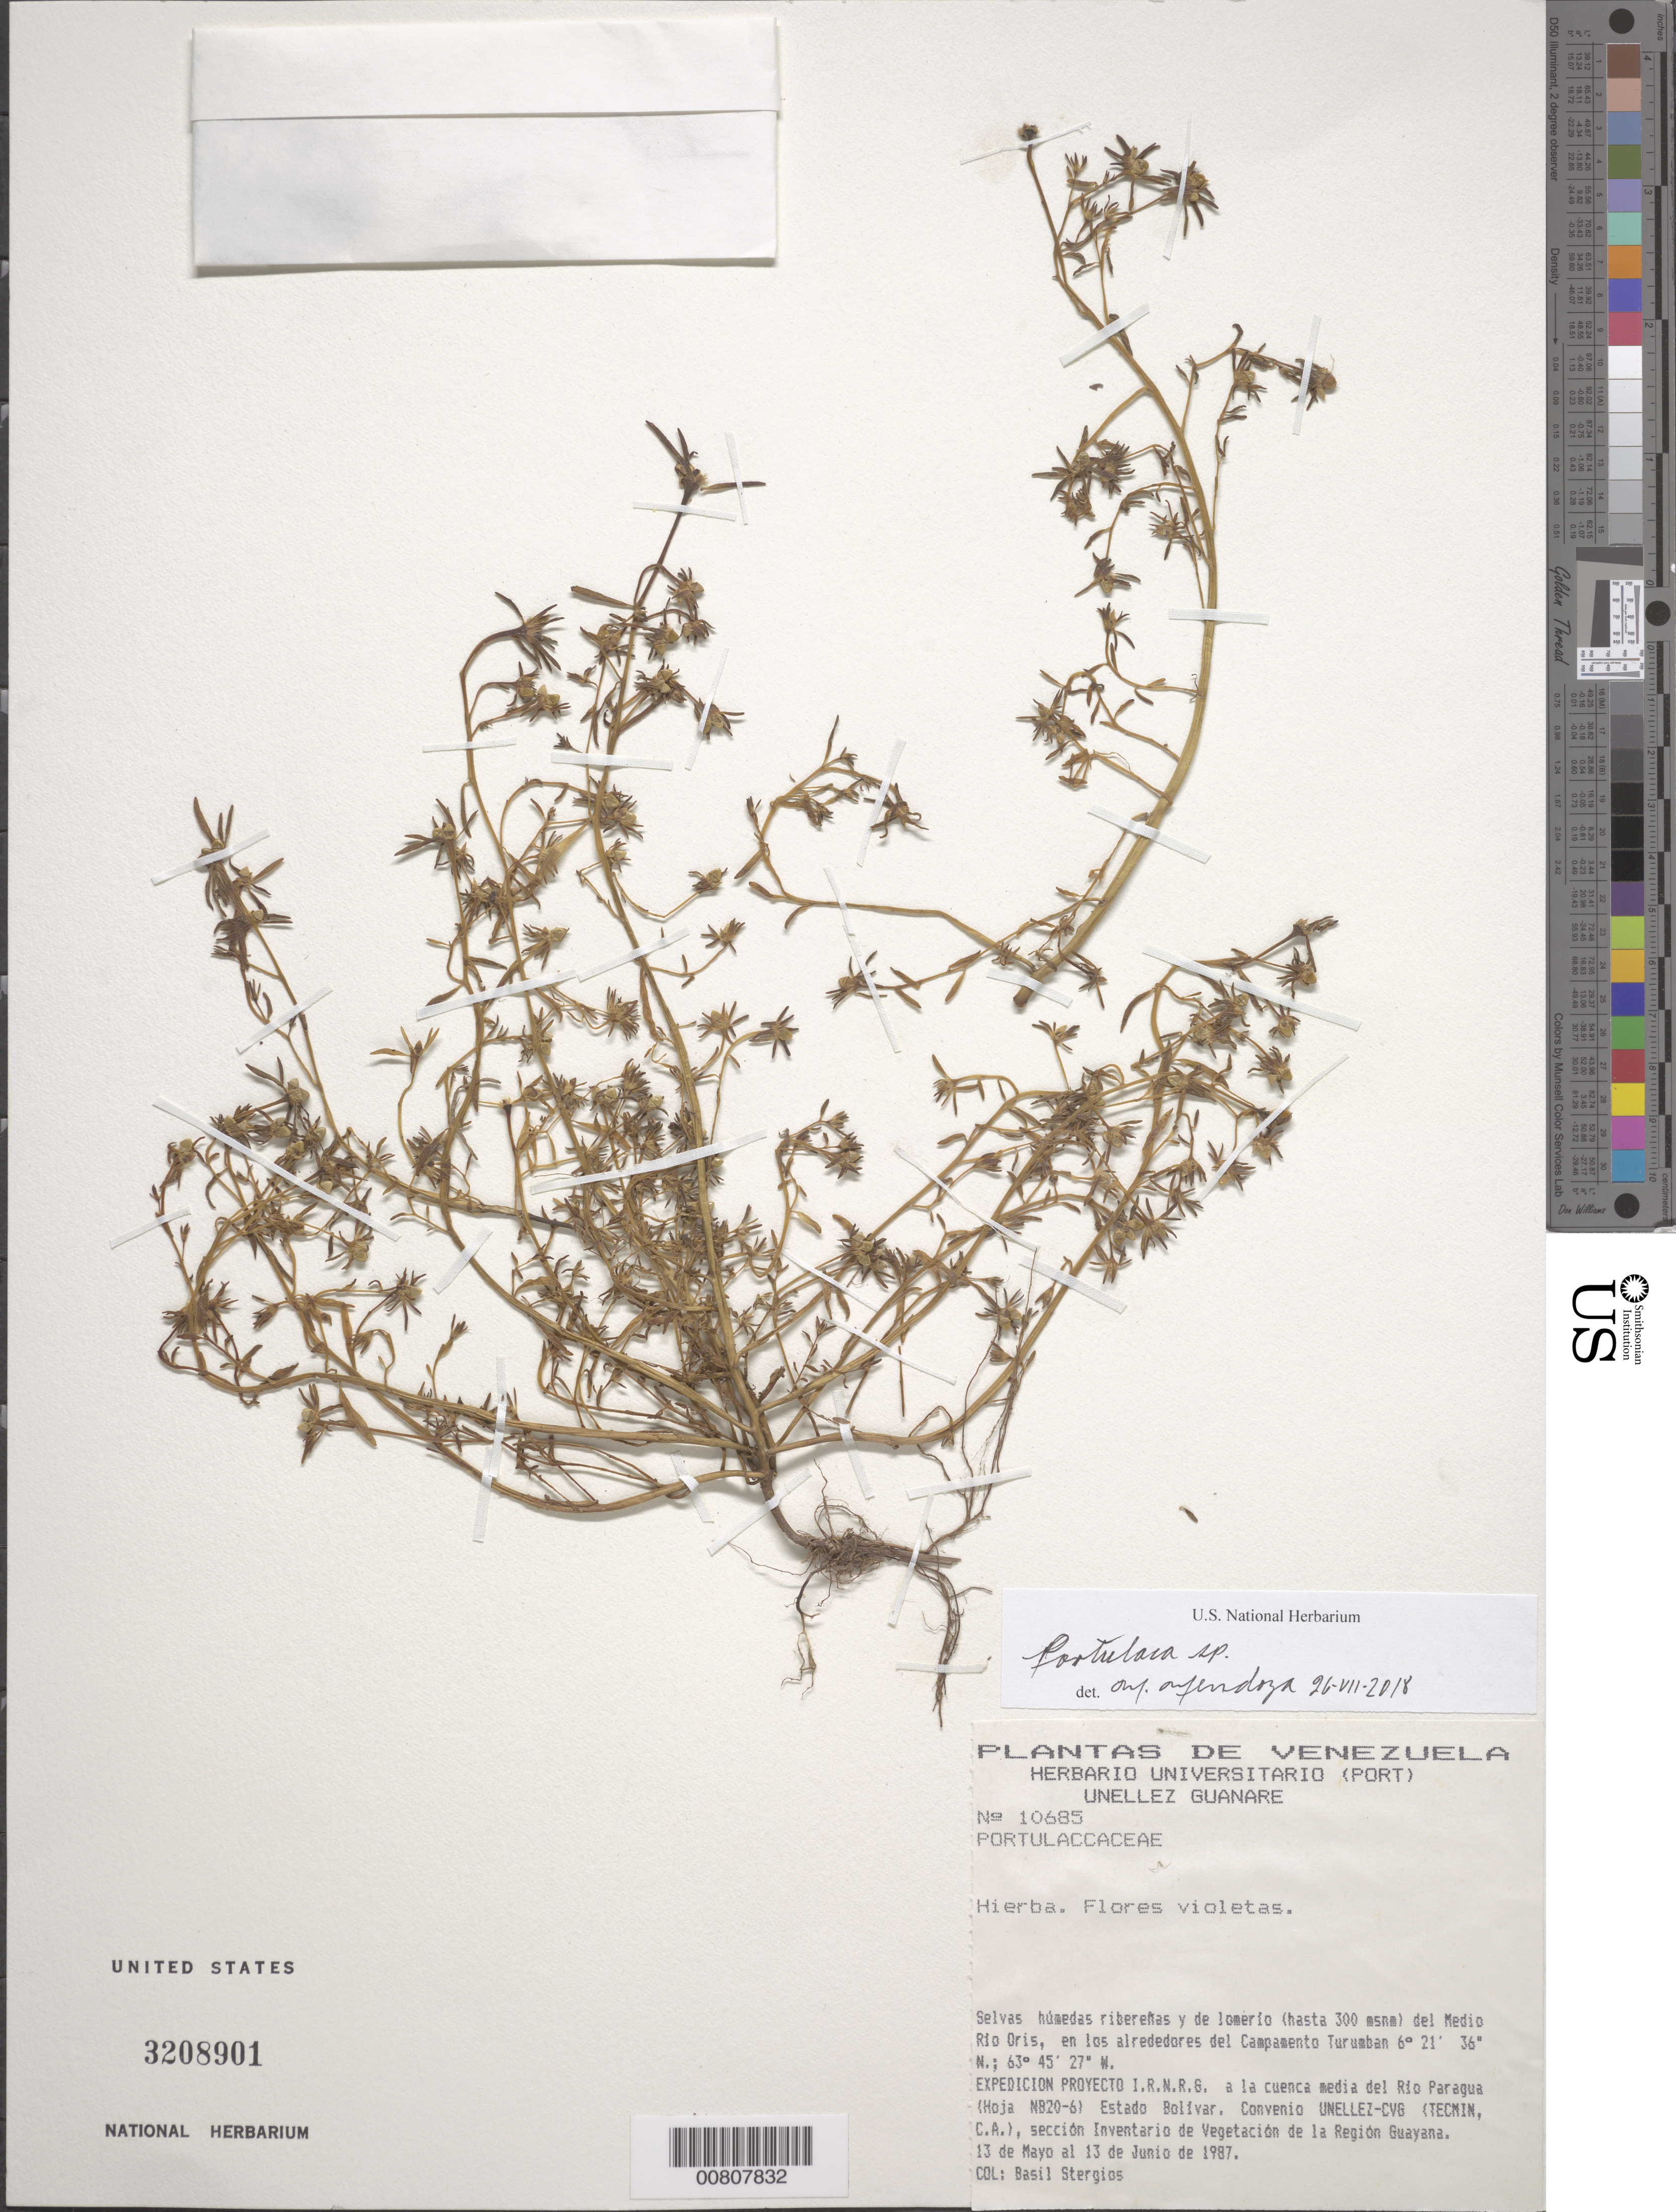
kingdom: Plantae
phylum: Tracheophyta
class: Magnoliopsida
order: Caryophyllales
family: Portulacaceae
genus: Portulaca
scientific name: Portulaca sp.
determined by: Mendoza, A. M.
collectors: B. G. Stergios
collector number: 10685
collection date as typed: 13-May-87 to 13-Jun-87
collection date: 1987-05-13/1987-06-13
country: Venezuela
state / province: Bolívar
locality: Medio Río Oris, Campamento Turumban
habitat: Selvas húmedas riberenas y de lomerio del río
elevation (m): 300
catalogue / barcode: US 3208901